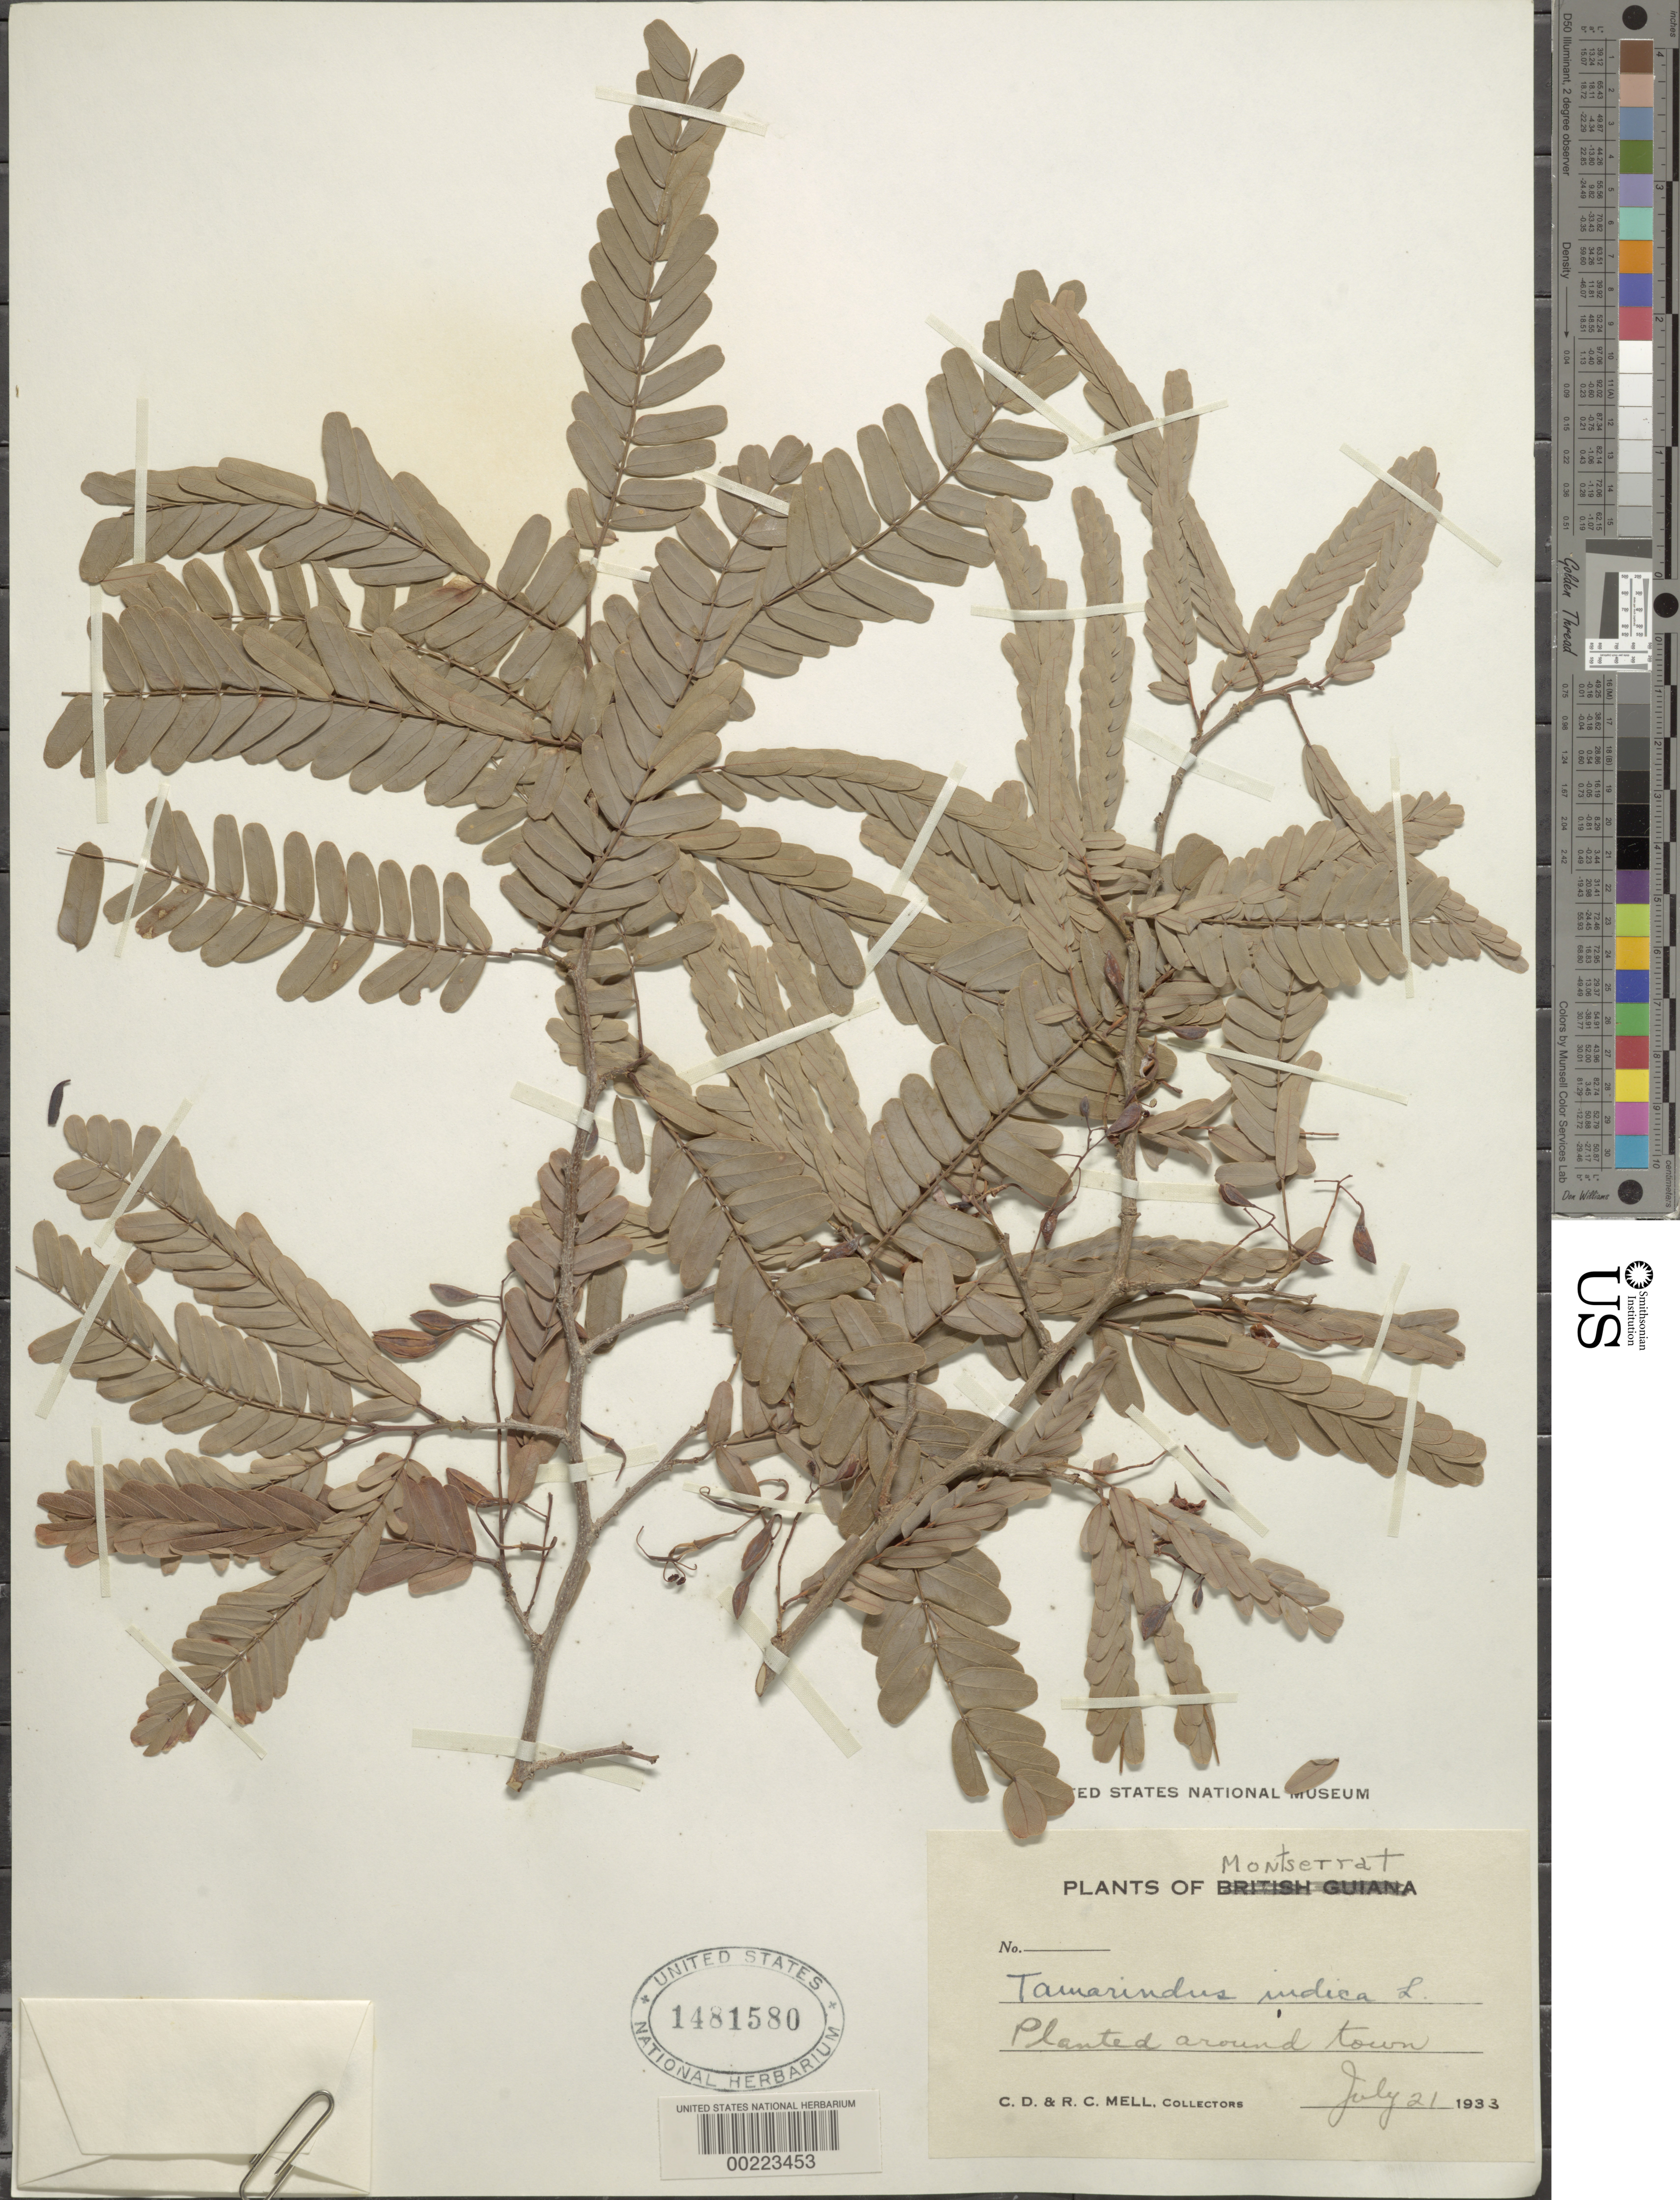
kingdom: Plantae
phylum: Tracheophyta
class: Magnoliopsida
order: Fabales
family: Fabaceae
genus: Tamarindus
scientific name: Tamarindus indica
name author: L.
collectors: C. D. Mell & R. Mell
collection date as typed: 21 Jul 1933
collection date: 1933-07-21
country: Montserrat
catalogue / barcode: US 1481580